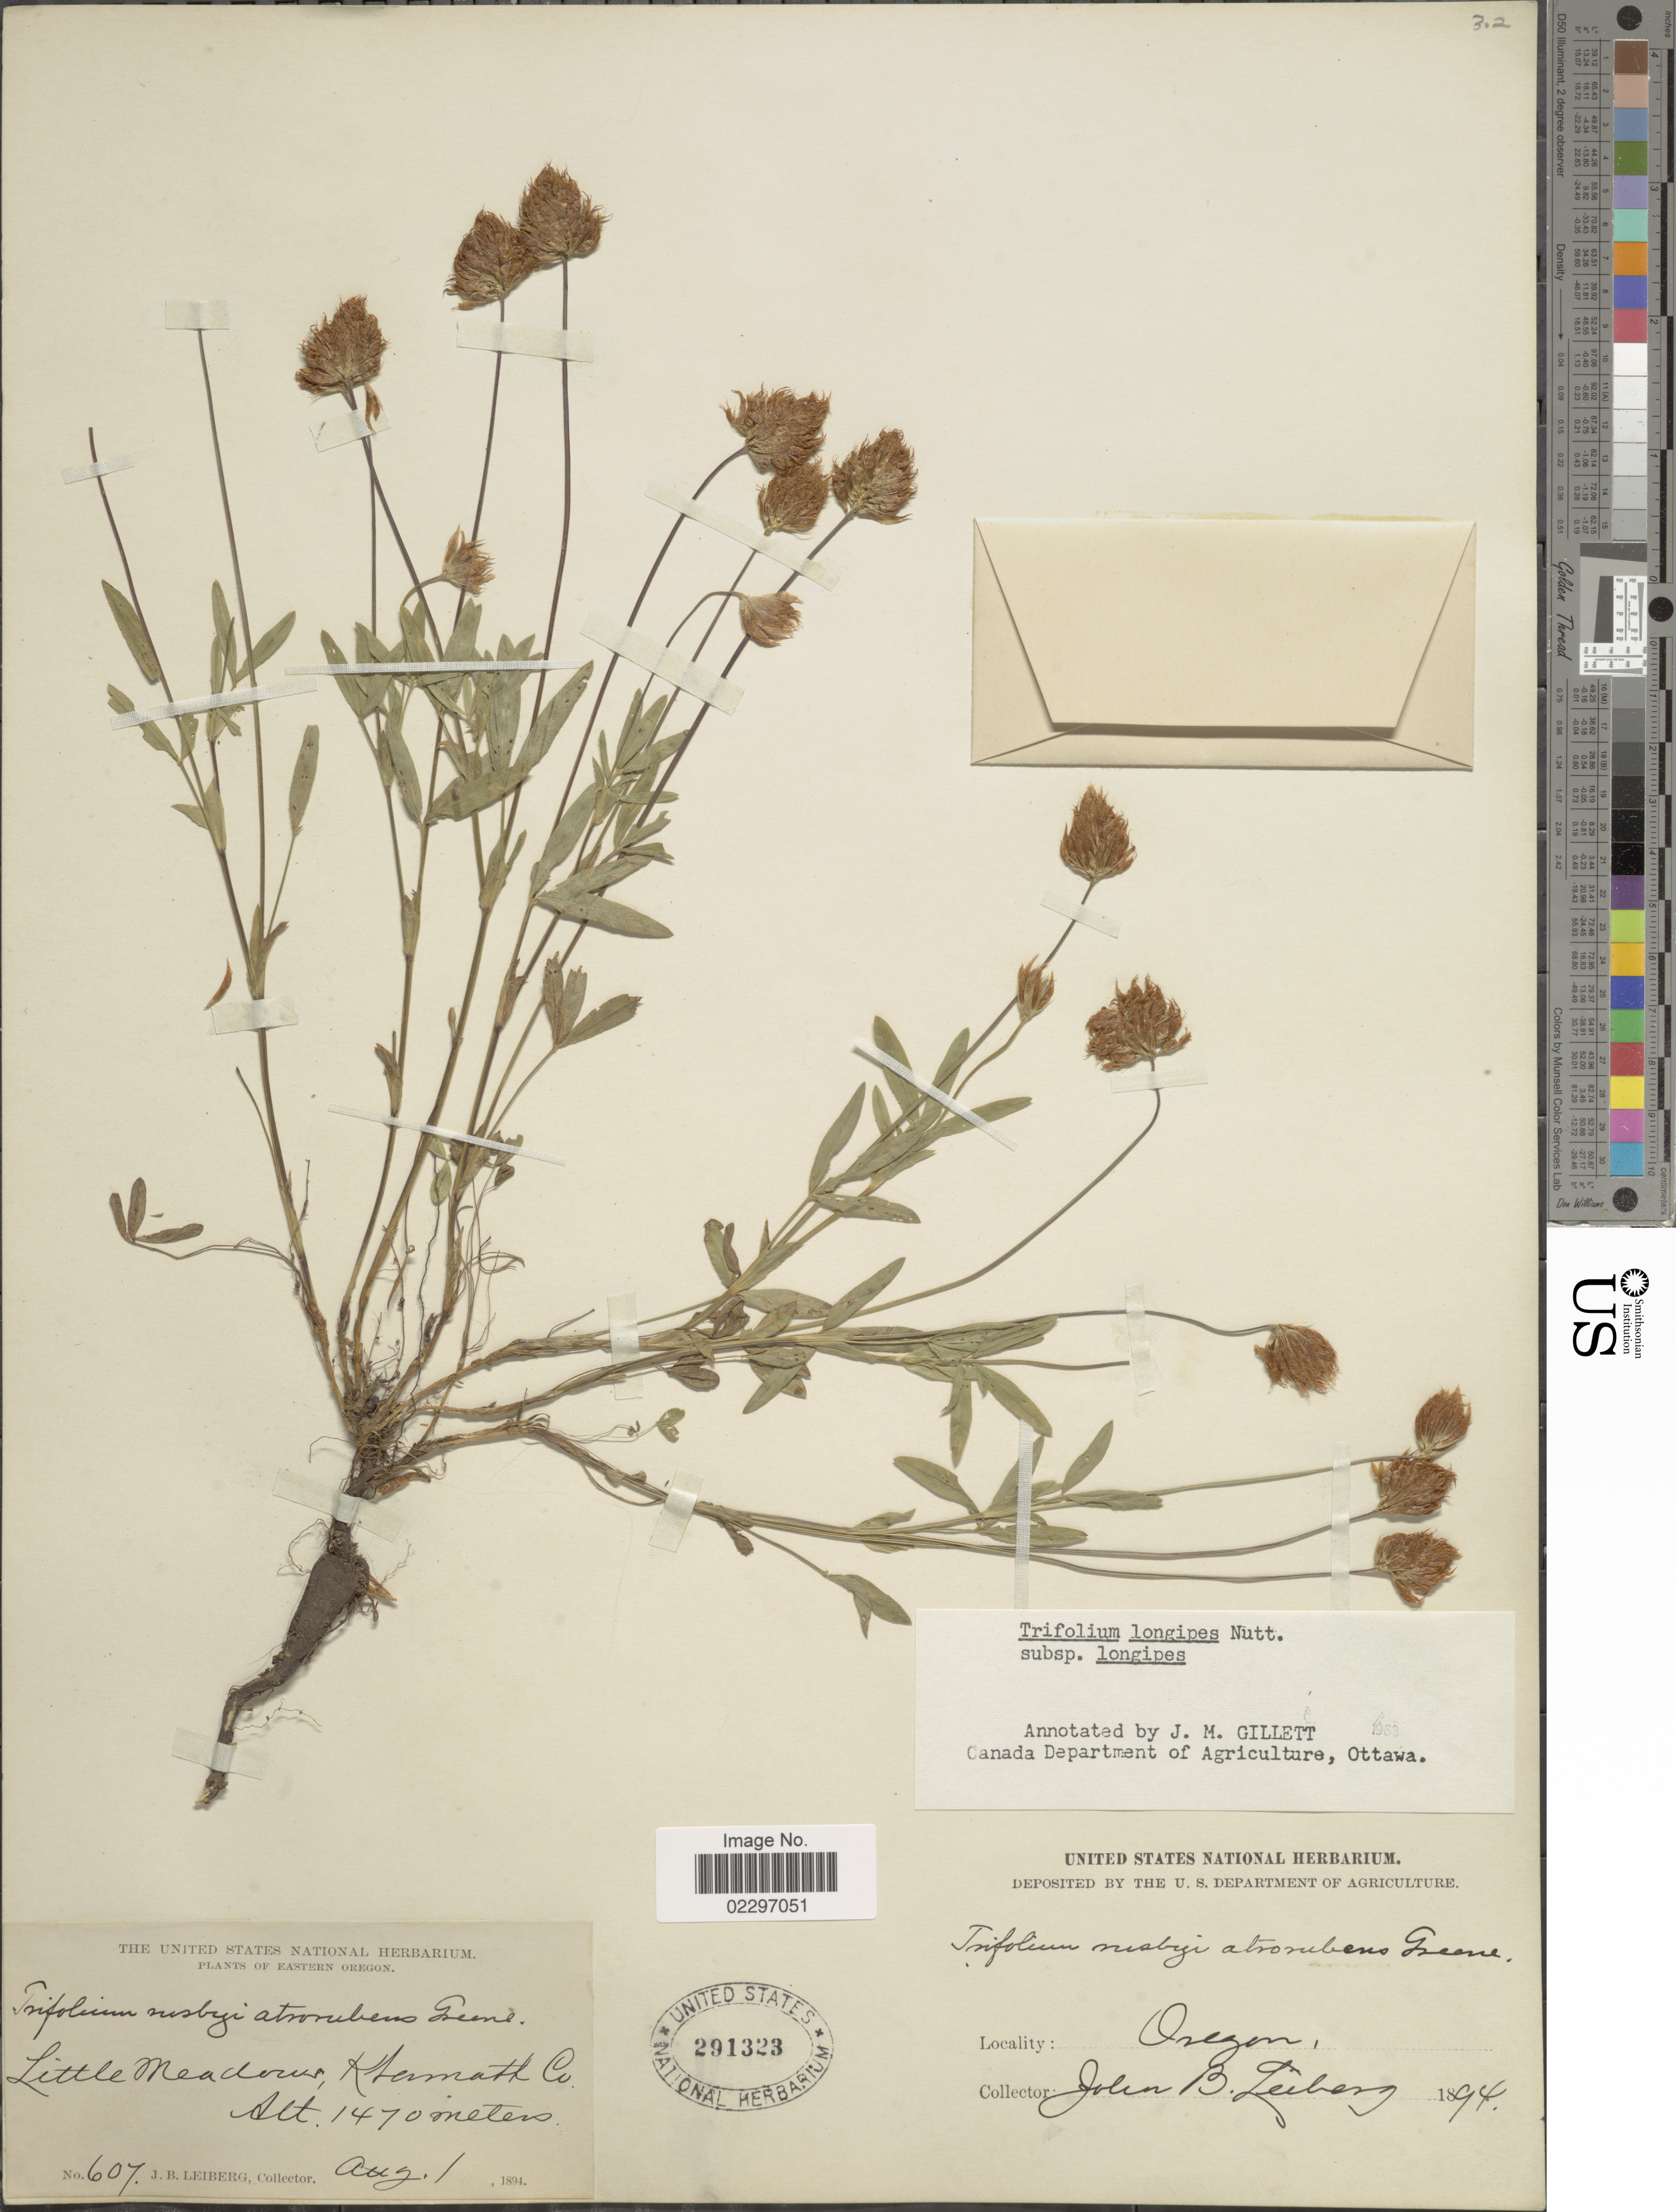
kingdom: Plantae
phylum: Tracheophyta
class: Magnoliopsida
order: Fabales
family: Fabaceae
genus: Trifolium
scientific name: Trifolium longipes subsp. longipes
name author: Nutt.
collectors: J. B. Leiberg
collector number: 607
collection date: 1894-08-01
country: United States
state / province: Oregon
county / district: Klamath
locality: Eastern Oregon. Little Meadows, Klamath Co.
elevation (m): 1470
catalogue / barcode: US 291323